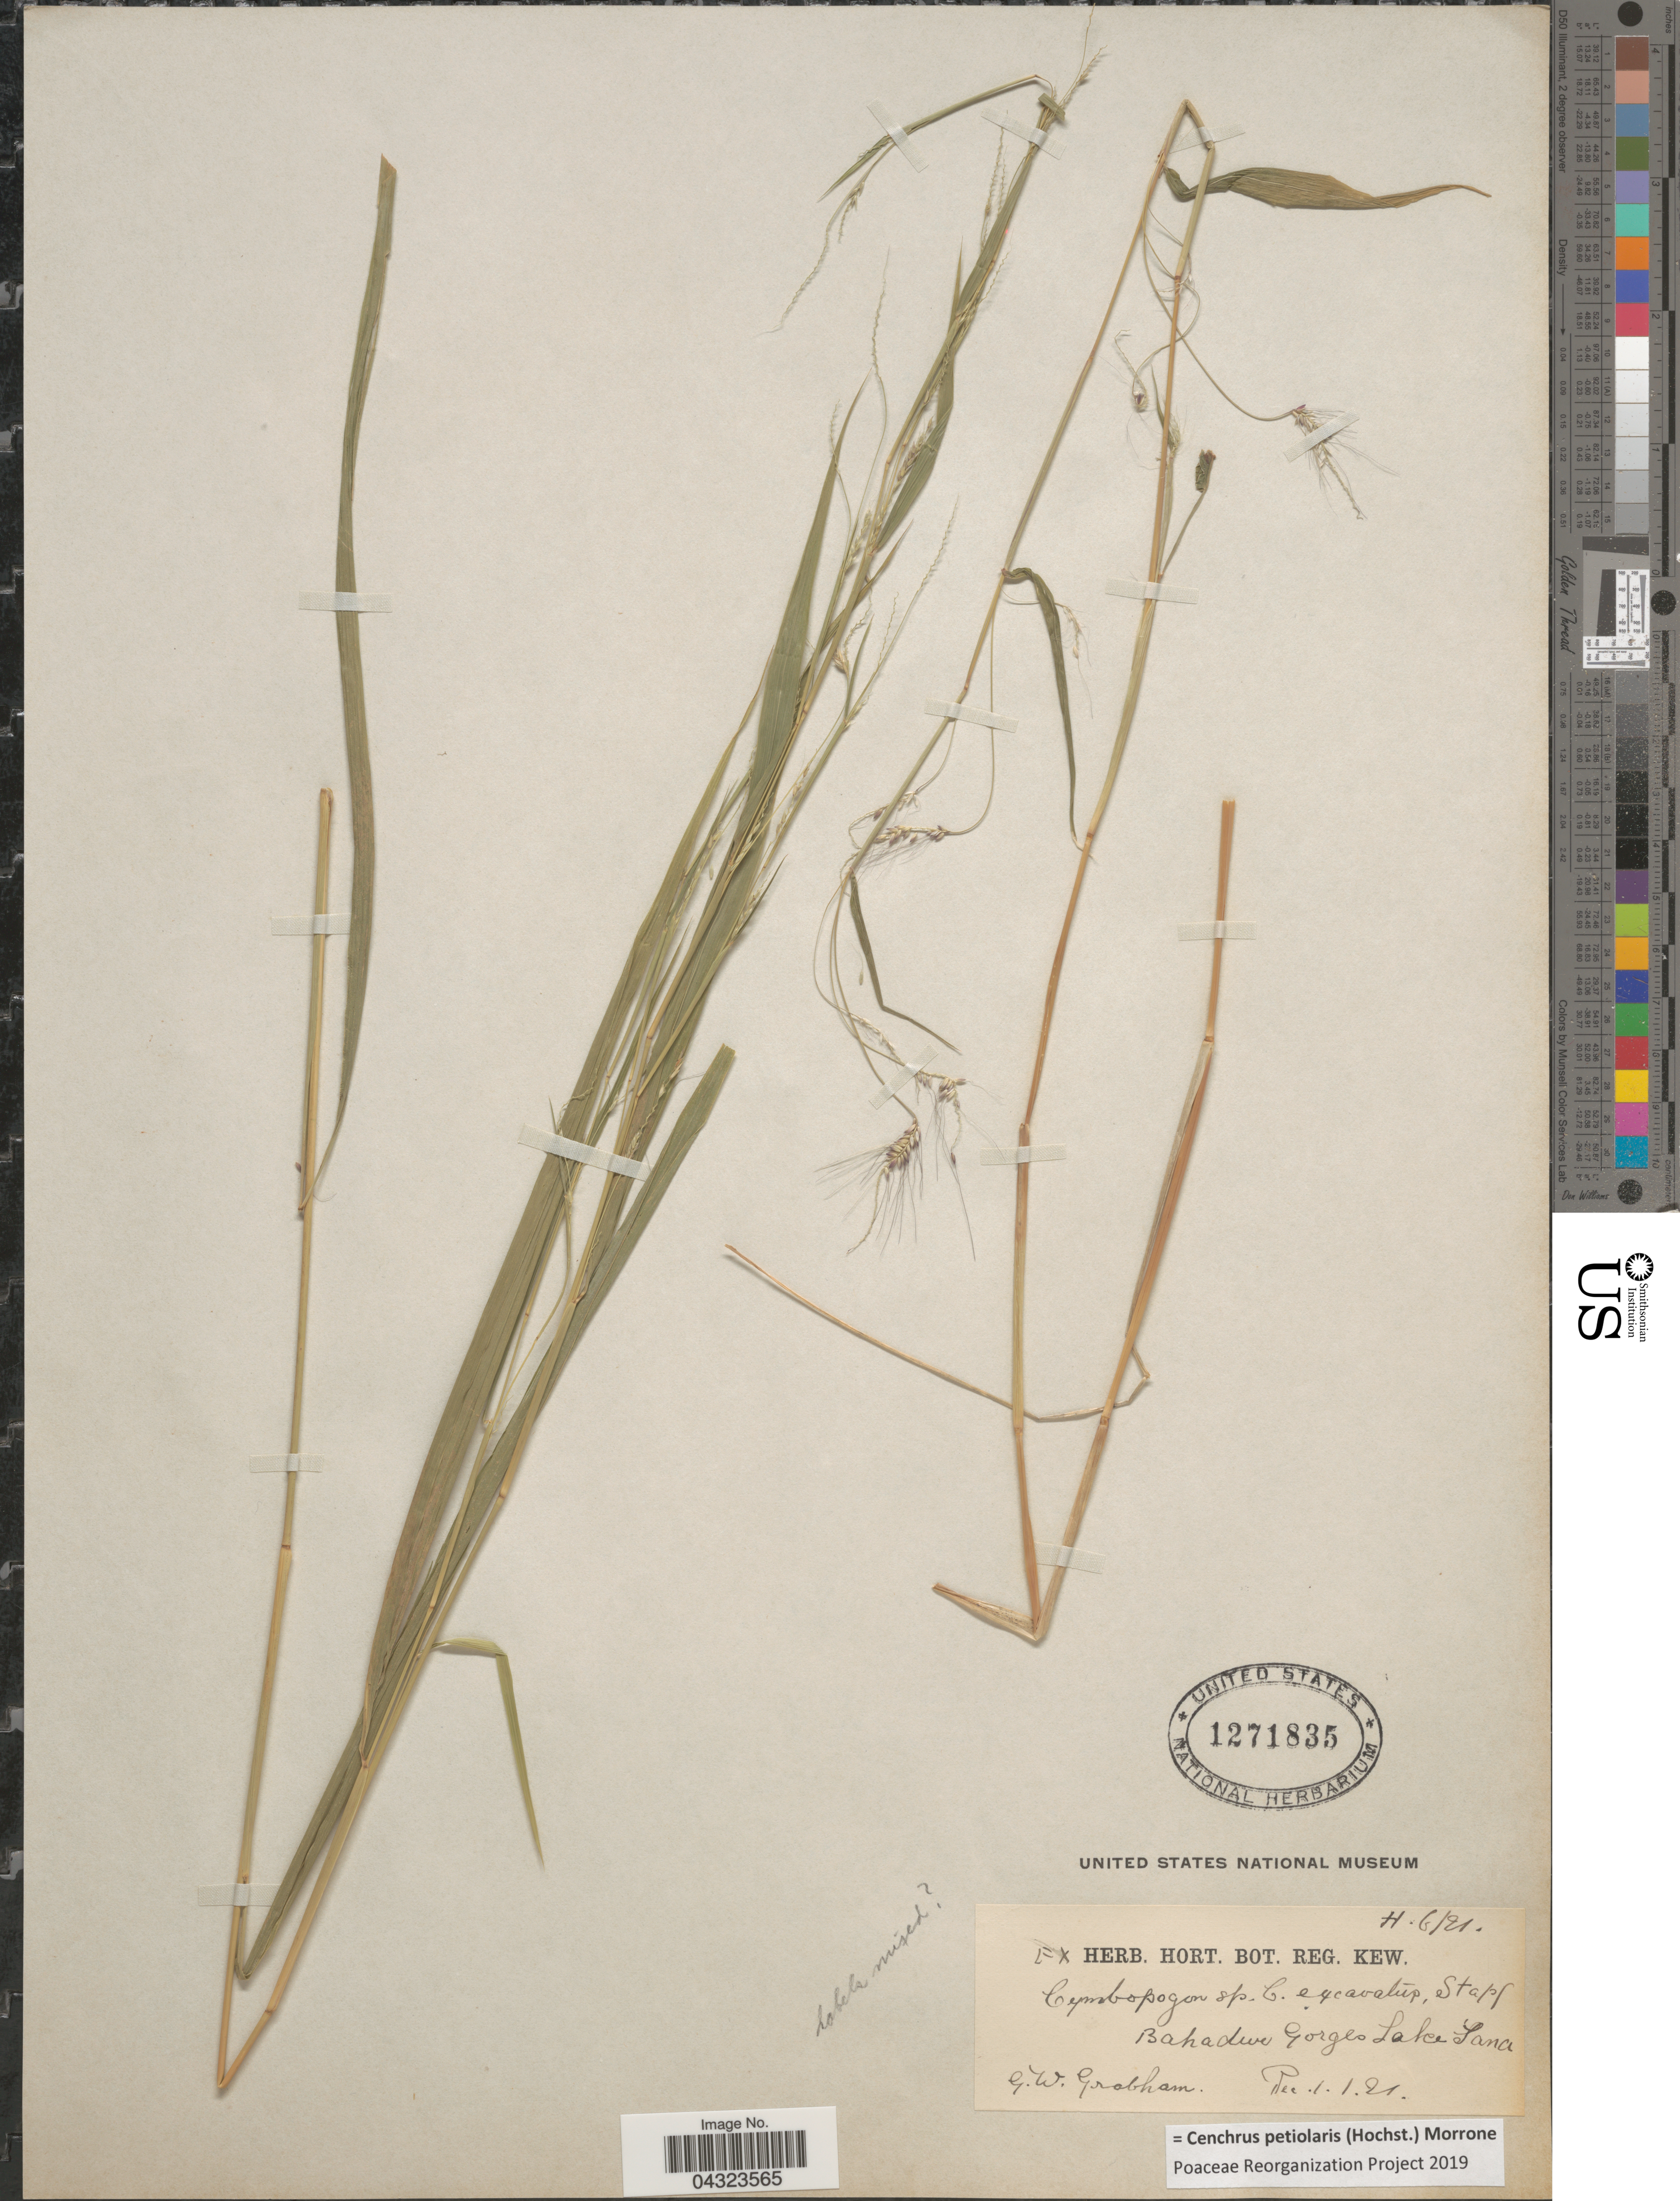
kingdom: Plantae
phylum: Tracheophyta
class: Liliopsida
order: Poales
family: Poaceae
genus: Cenchrus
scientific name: Cenchrus petiolaris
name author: (Hochst.) Morrone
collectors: G. Grabham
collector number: H6/21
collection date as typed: Transcribed d/m/y: 1/1/21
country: Ethiopia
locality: Bahadur Gorges Lake Tana.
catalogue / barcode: US 1271835